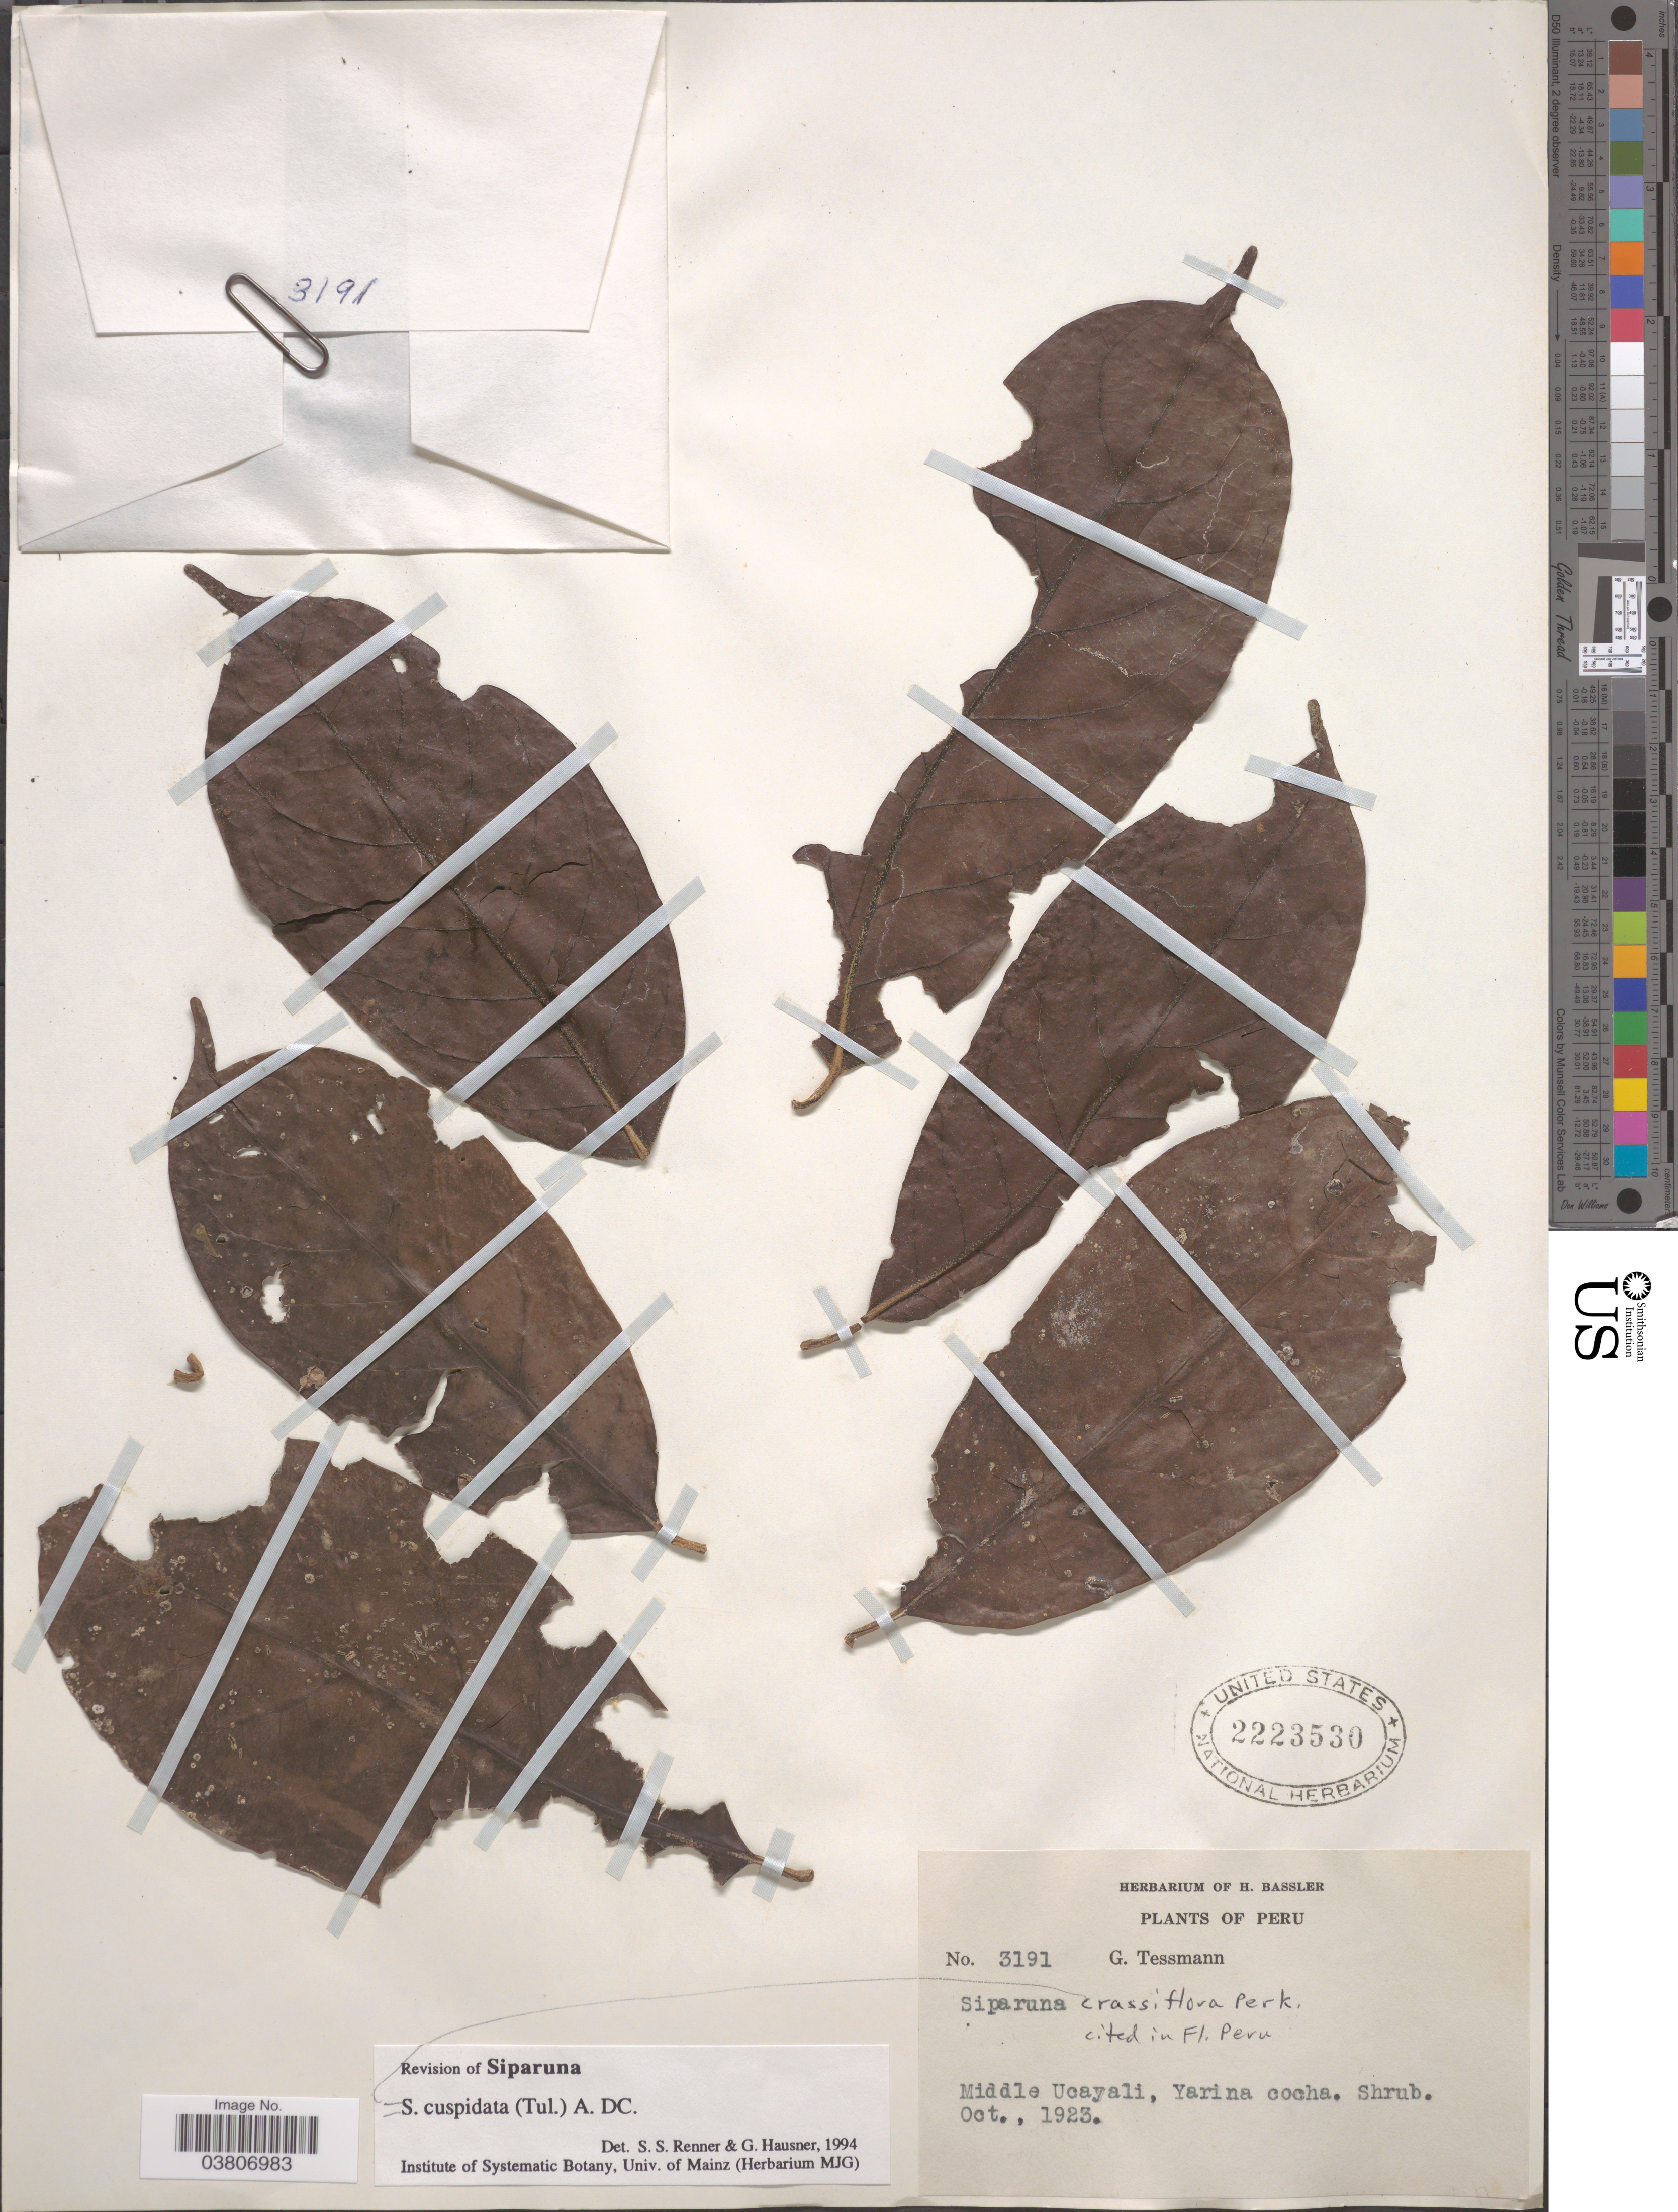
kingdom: Plantae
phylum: Tracheophyta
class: Magnoliopsida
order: Laurales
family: Siparunaceae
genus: Siparuna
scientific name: Siparuna cuspidata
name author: (Tul.) A. DC.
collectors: G. Tessmann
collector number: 3191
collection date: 1923-10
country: Peru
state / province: Ucayali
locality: Middle Ucayali, Yarina cocha.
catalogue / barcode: US 2223530